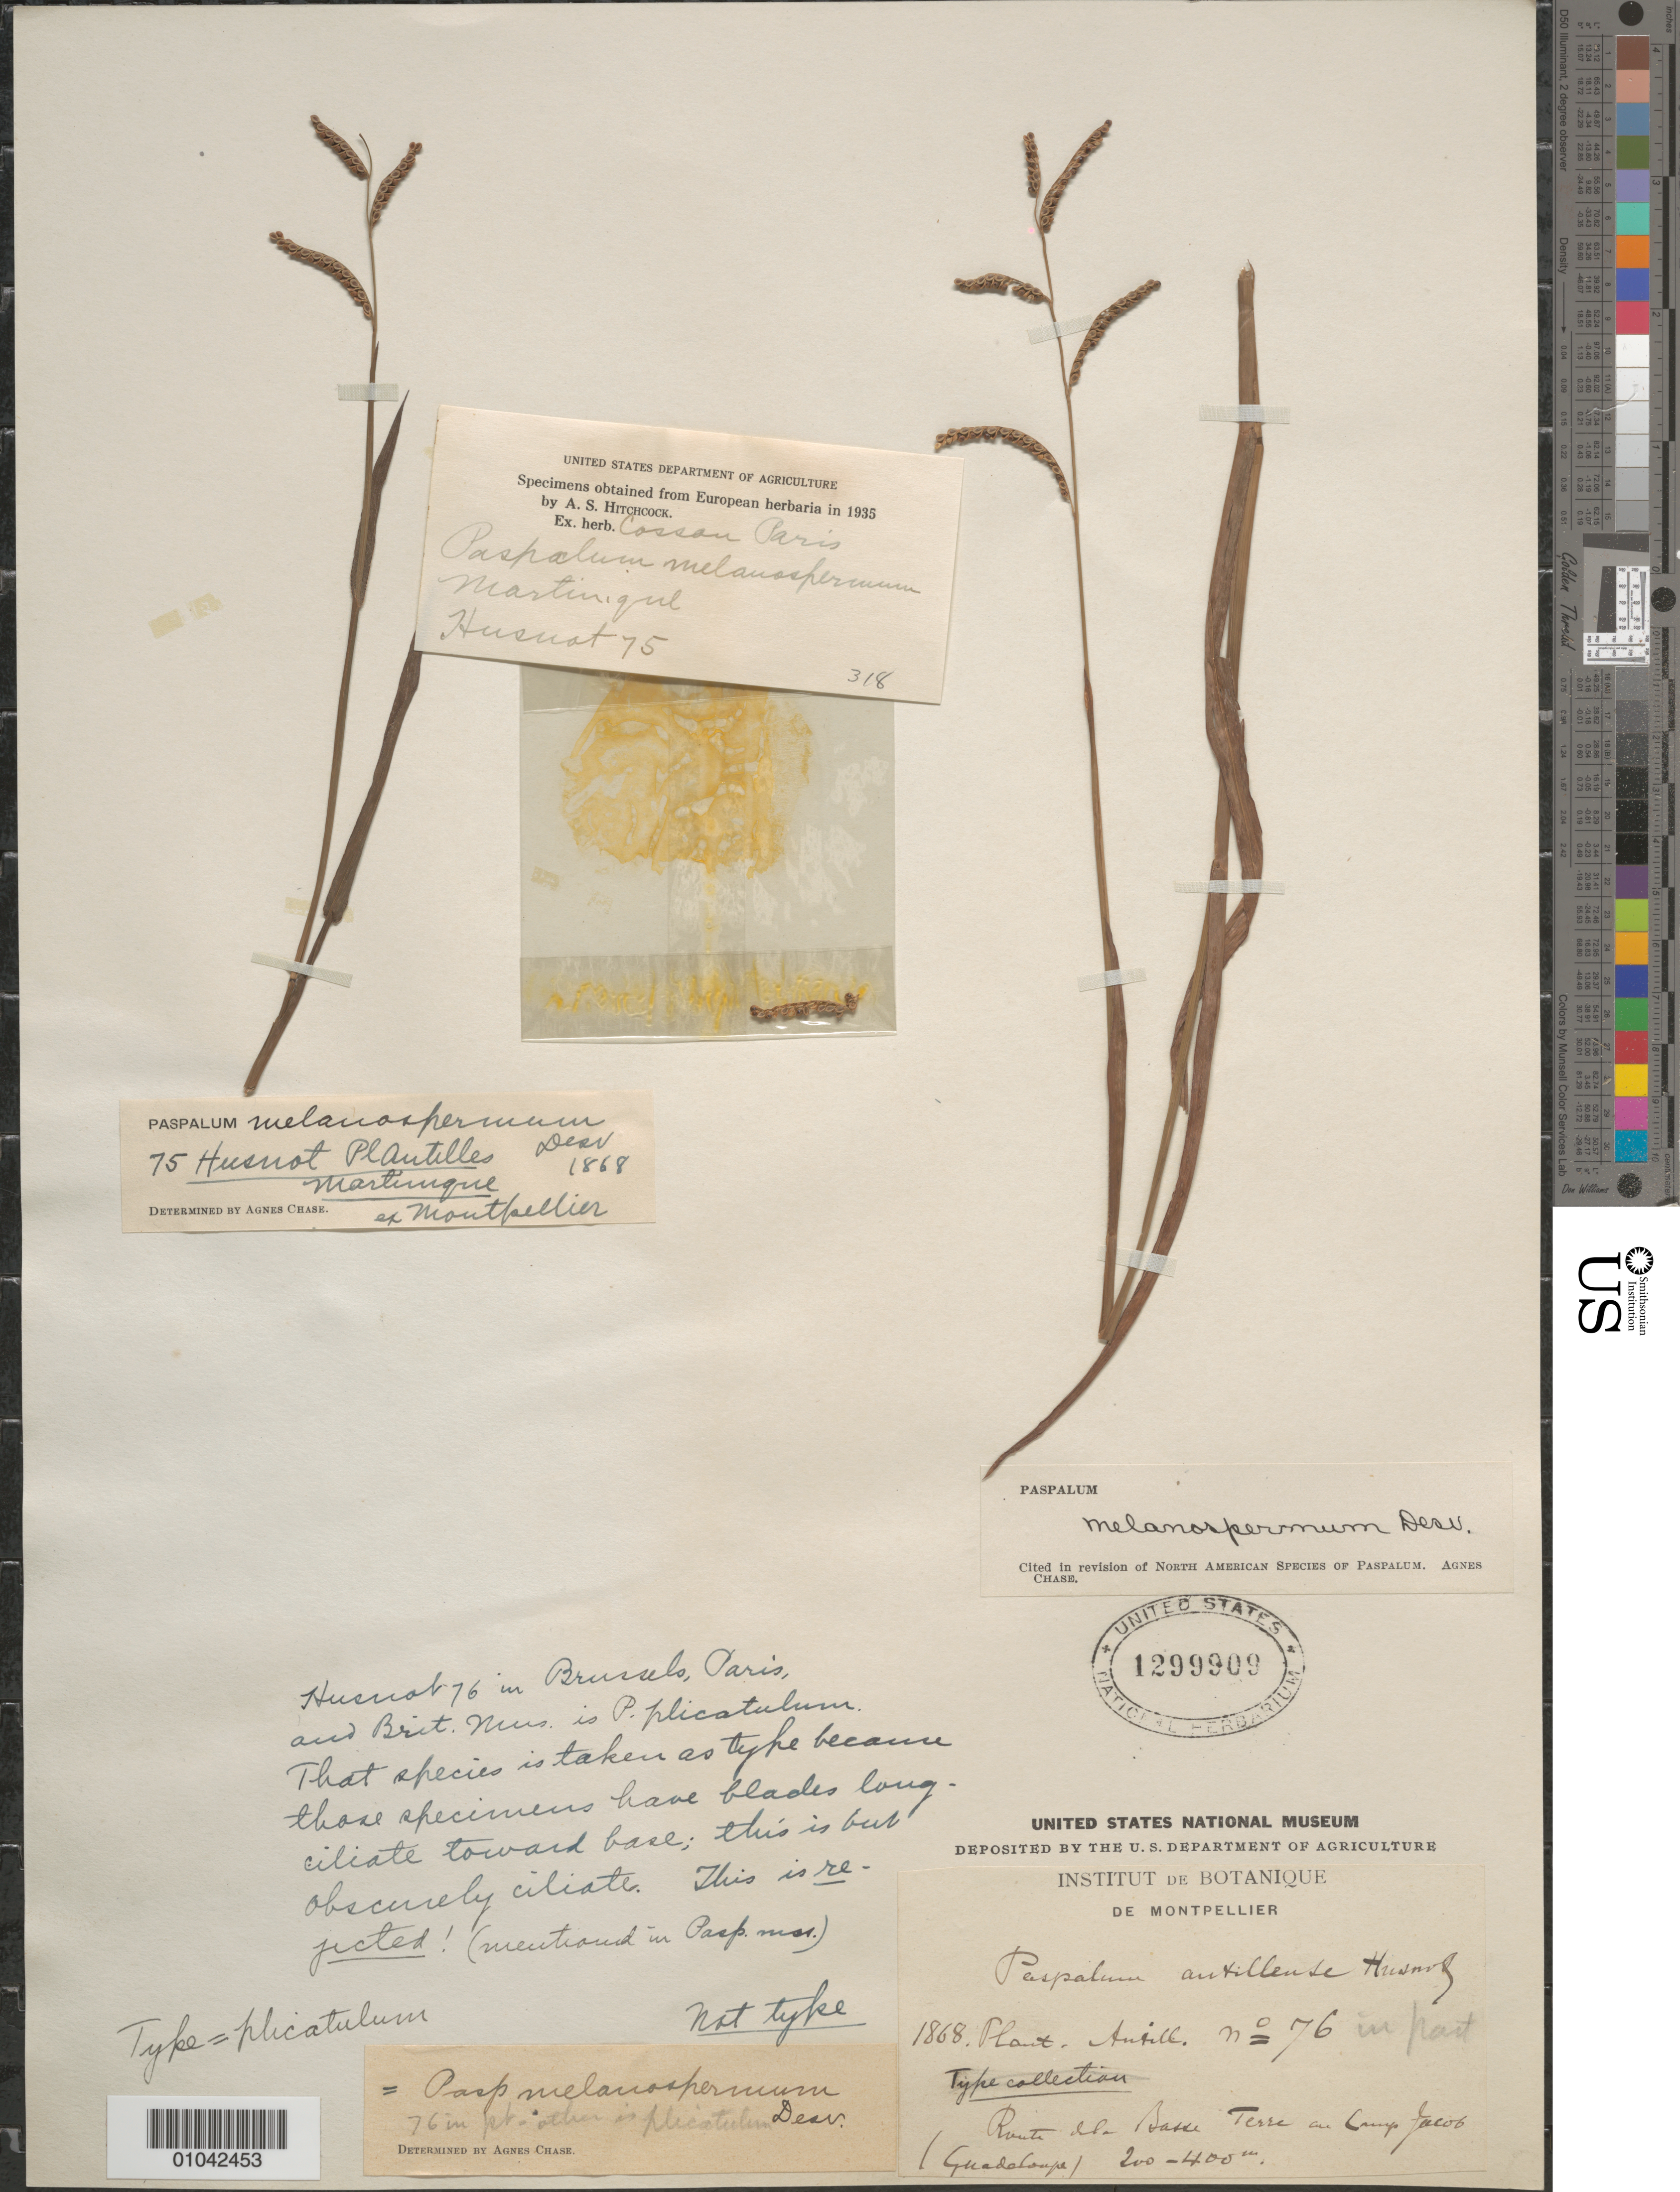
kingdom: Plantae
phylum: Tracheophyta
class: Liliopsida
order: Poales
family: Poaceae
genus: Paspalum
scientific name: Paspalum melanospermum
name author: Desv. ex Poir.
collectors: P. T. Husnot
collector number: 75 & 76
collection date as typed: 1868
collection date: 1868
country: Guadeloupe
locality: Route a la Basse Terre au Camp Jacob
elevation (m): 200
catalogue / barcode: US 1299909